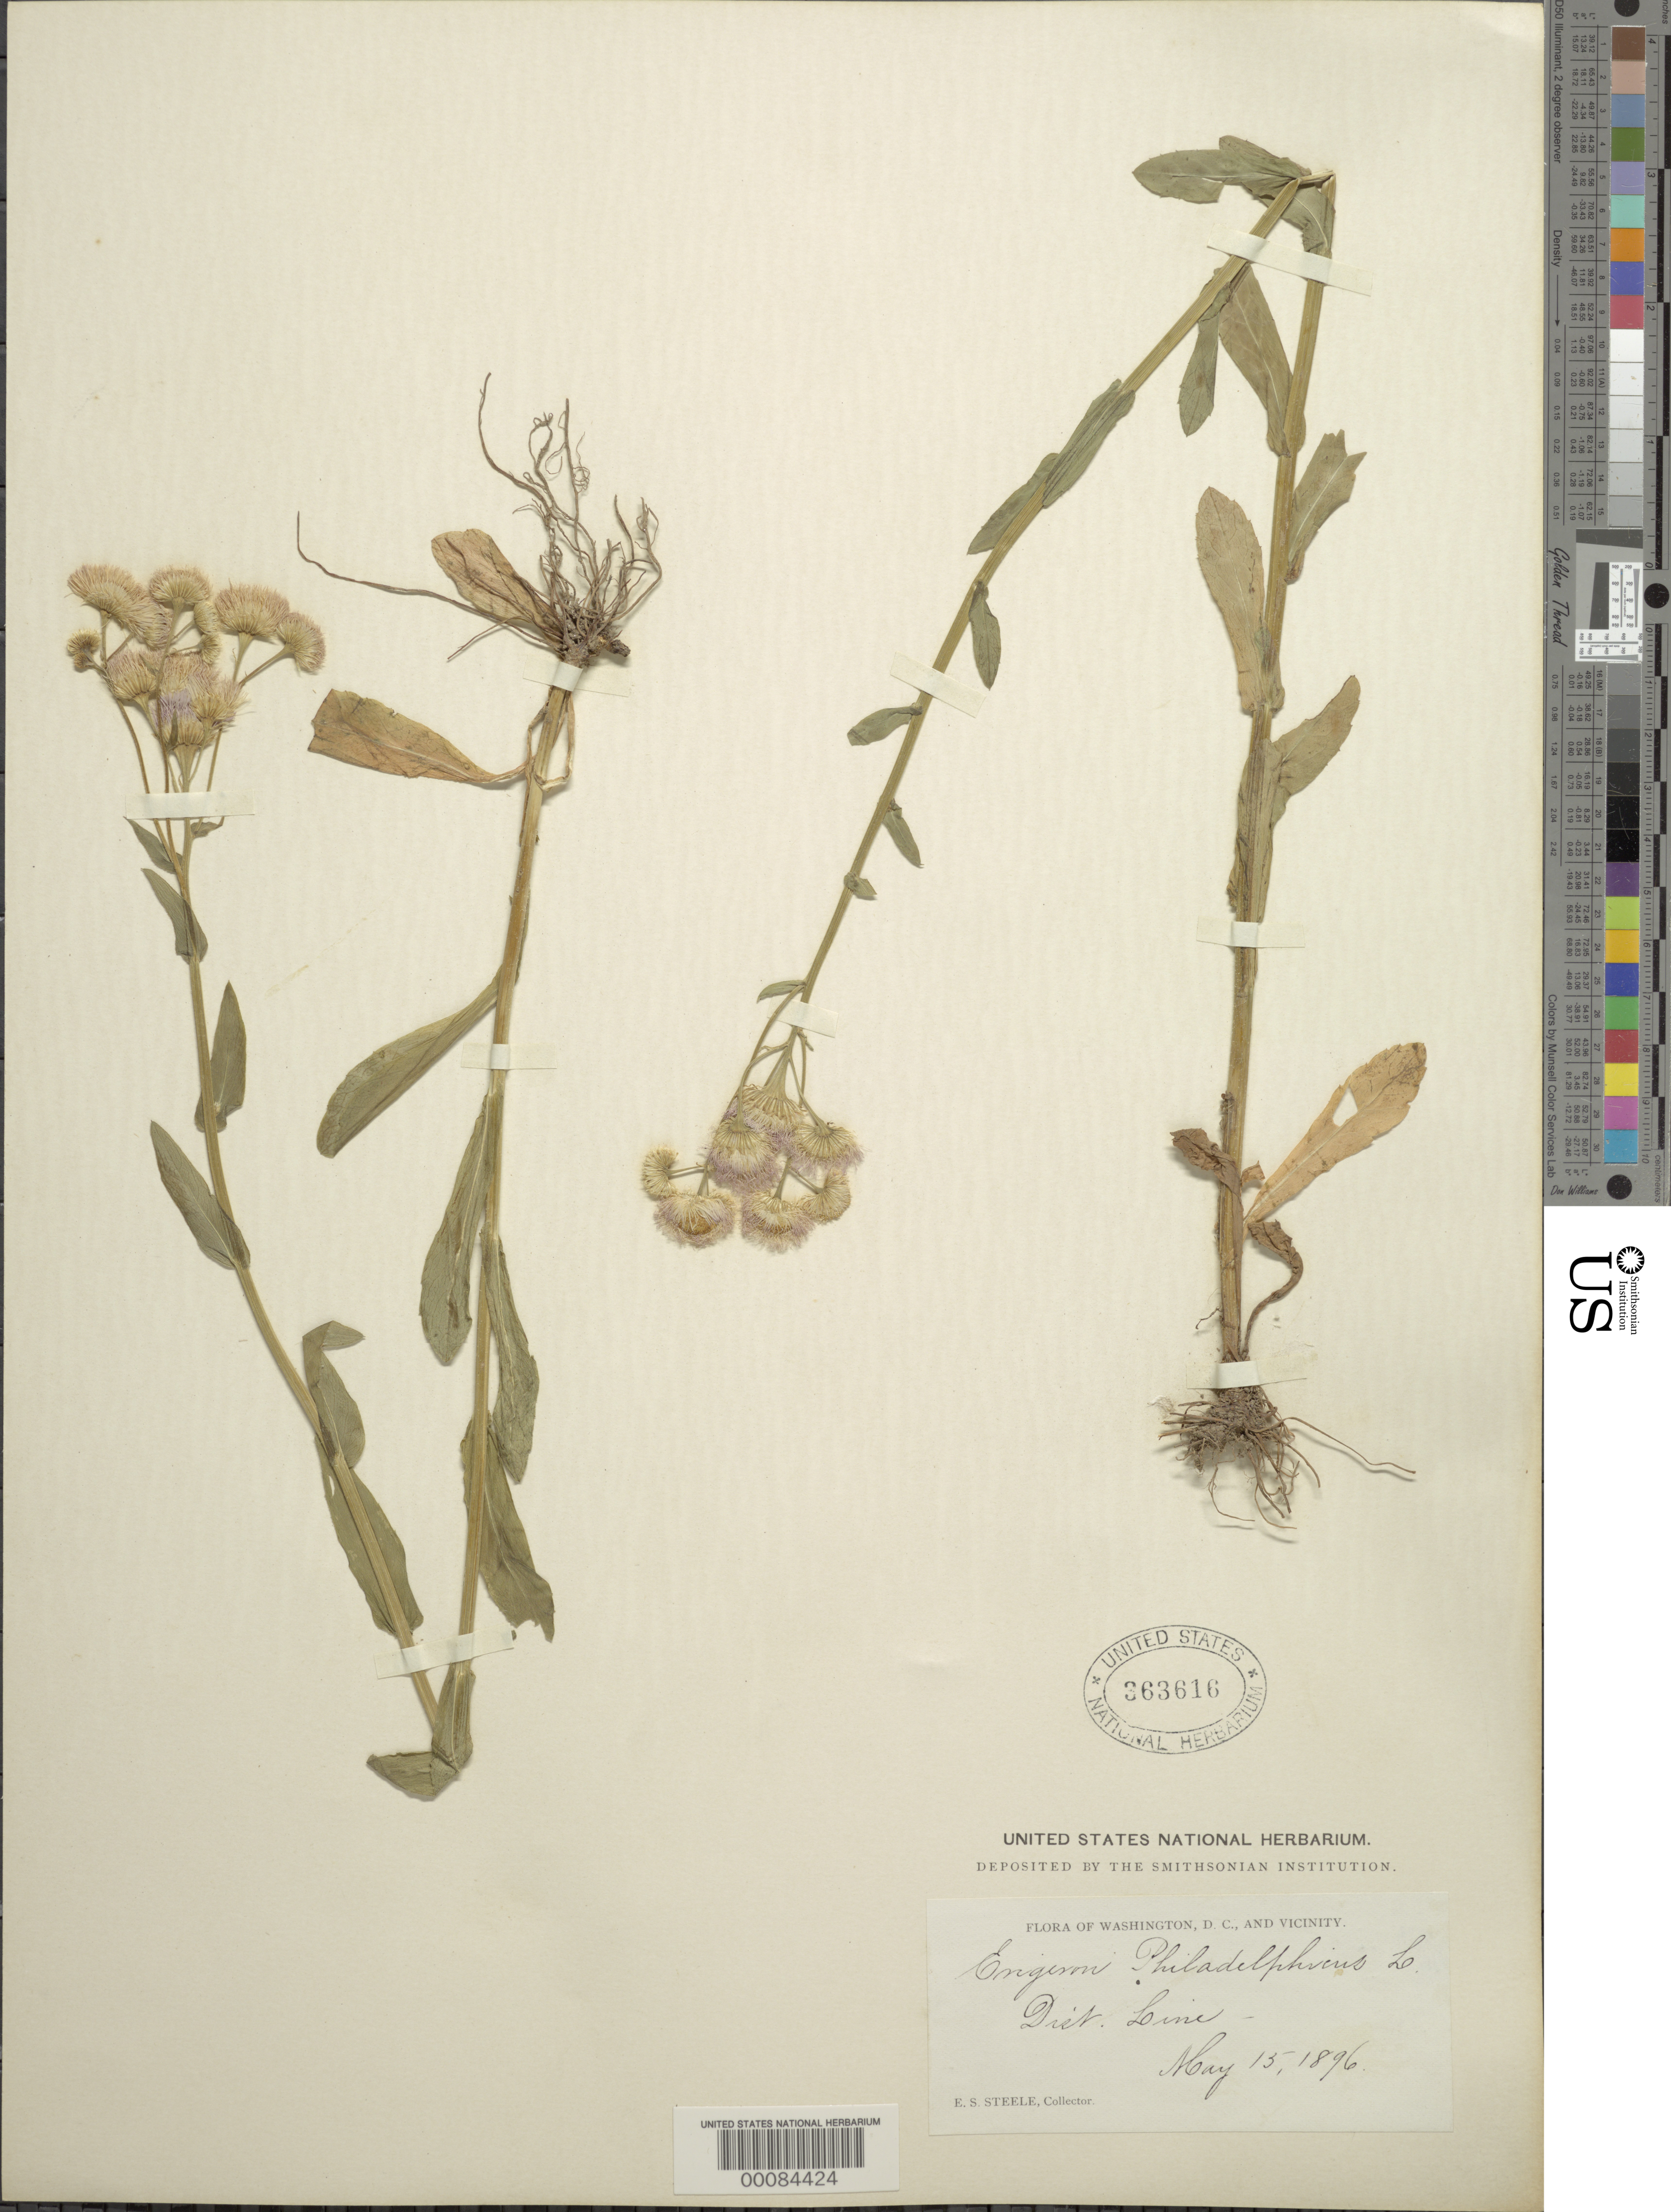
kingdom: Plantae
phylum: Tracheophyta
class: Magnoliopsida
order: Asterales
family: Asteraceae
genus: Erigeron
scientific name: Erigeron philadelphicus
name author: L.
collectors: E. Steele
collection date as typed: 15 May 1896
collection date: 1896-05-15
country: United States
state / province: District of Columbia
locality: District Line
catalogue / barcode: US 363616